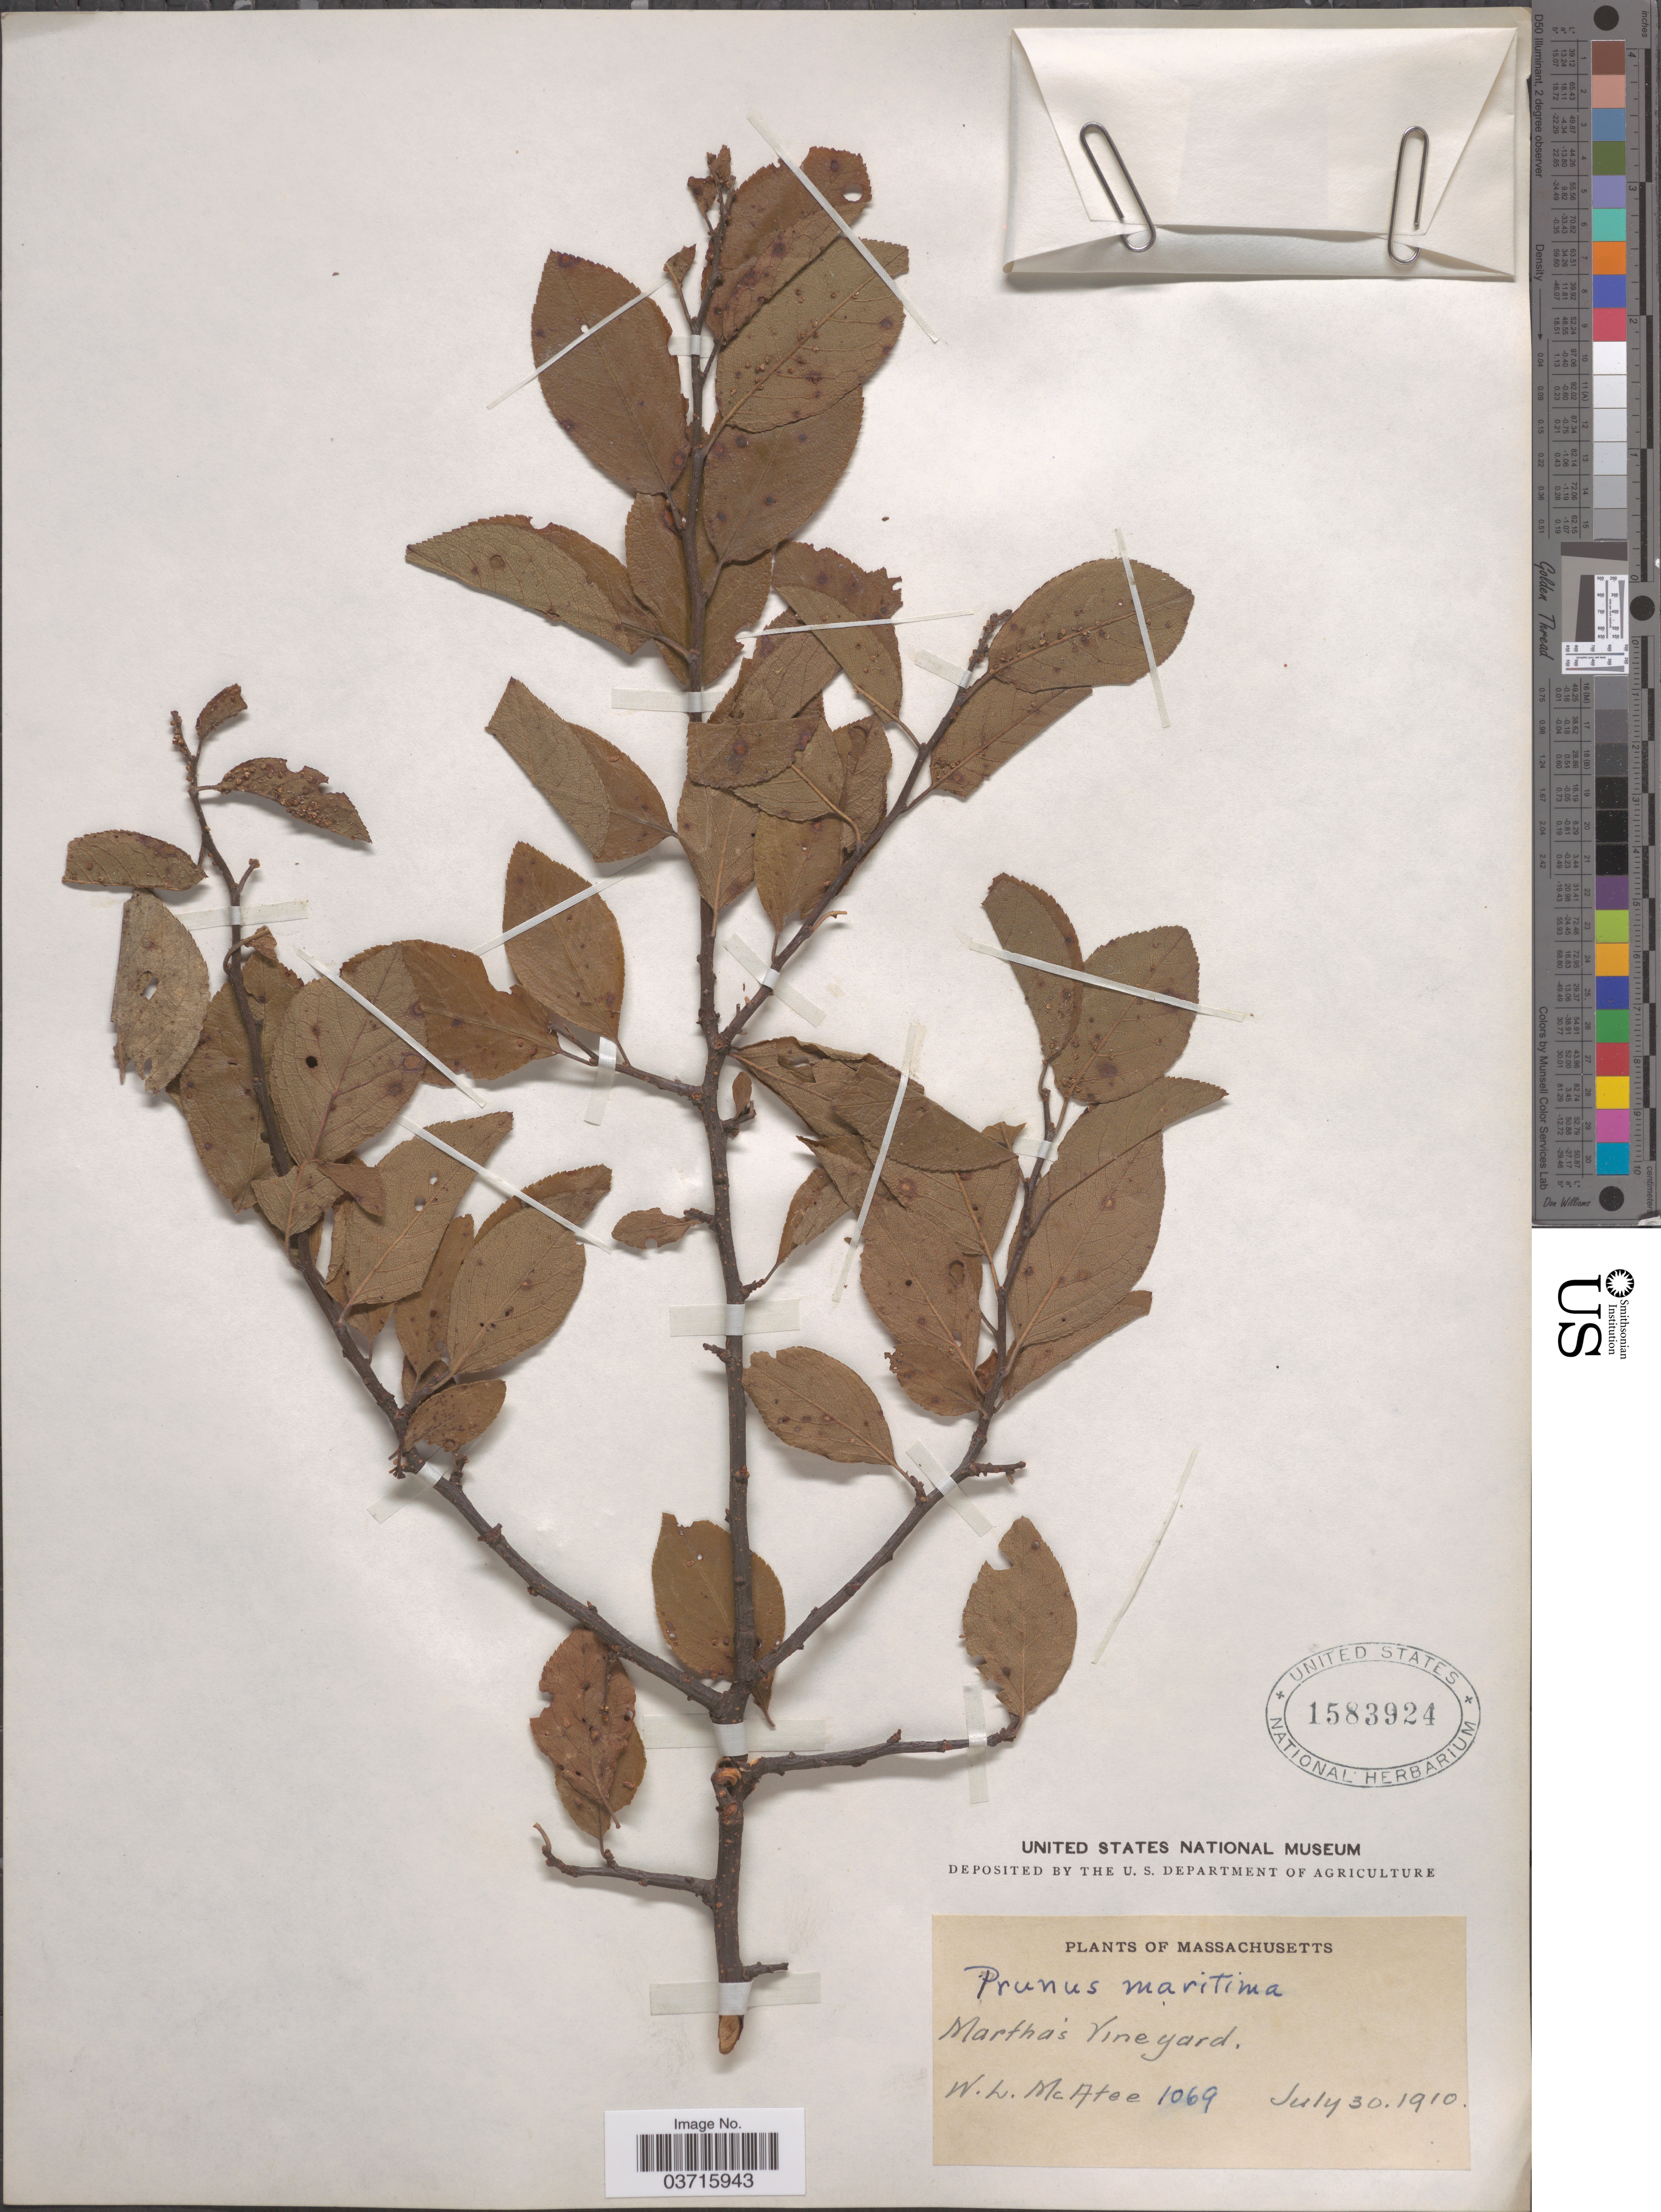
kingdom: Plantae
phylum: Tracheophyta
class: Magnoliopsida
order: Rosales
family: Rosaceae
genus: Prunus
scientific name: Prunus maritima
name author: Marshall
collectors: W. McAtee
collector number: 1069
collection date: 1910-07-30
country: United States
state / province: Massachusetts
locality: Martha's Vineyard.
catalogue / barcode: US 1583924